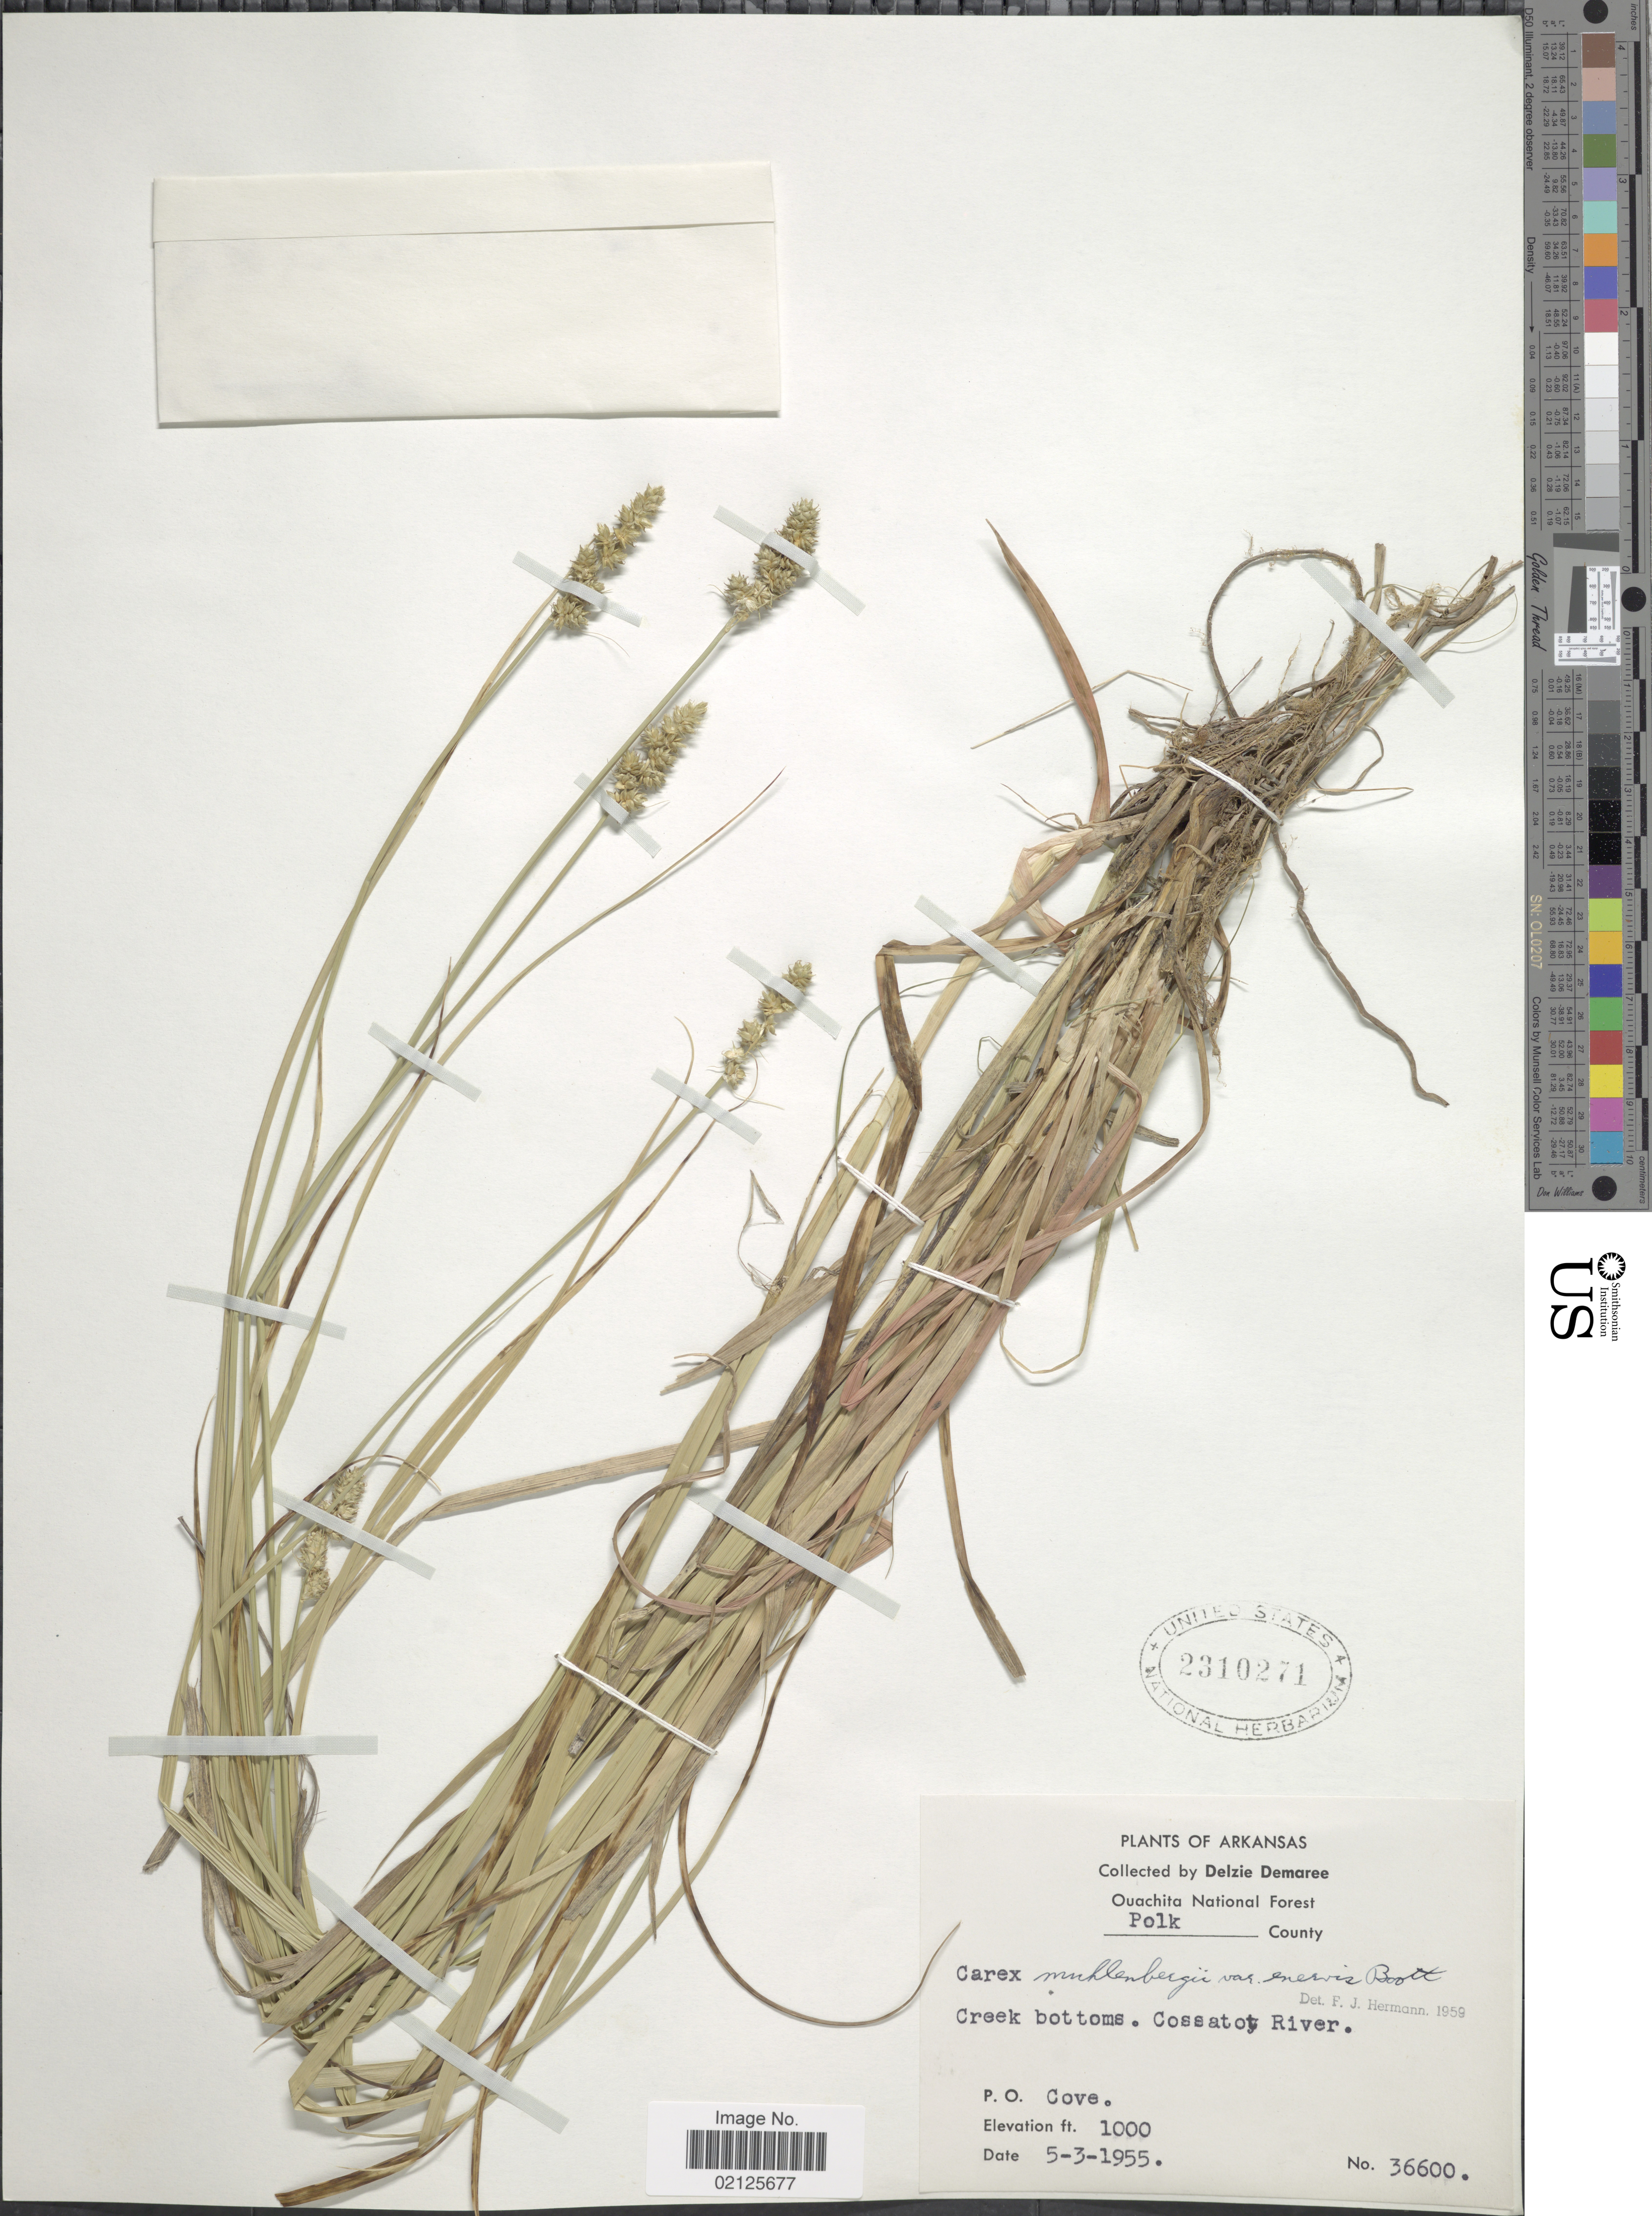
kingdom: Plantae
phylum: Tracheophyta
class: Liliopsida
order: Poales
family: Cyperaceae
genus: Carex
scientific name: Carex muehlenbergii var. enervis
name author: Boott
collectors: D. Demaree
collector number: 36600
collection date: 1955-05-03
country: United States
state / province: Arkansas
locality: Polk County, Creek bottoms. Cossatot River, P.O. Cove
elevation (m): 305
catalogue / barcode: US 2310271